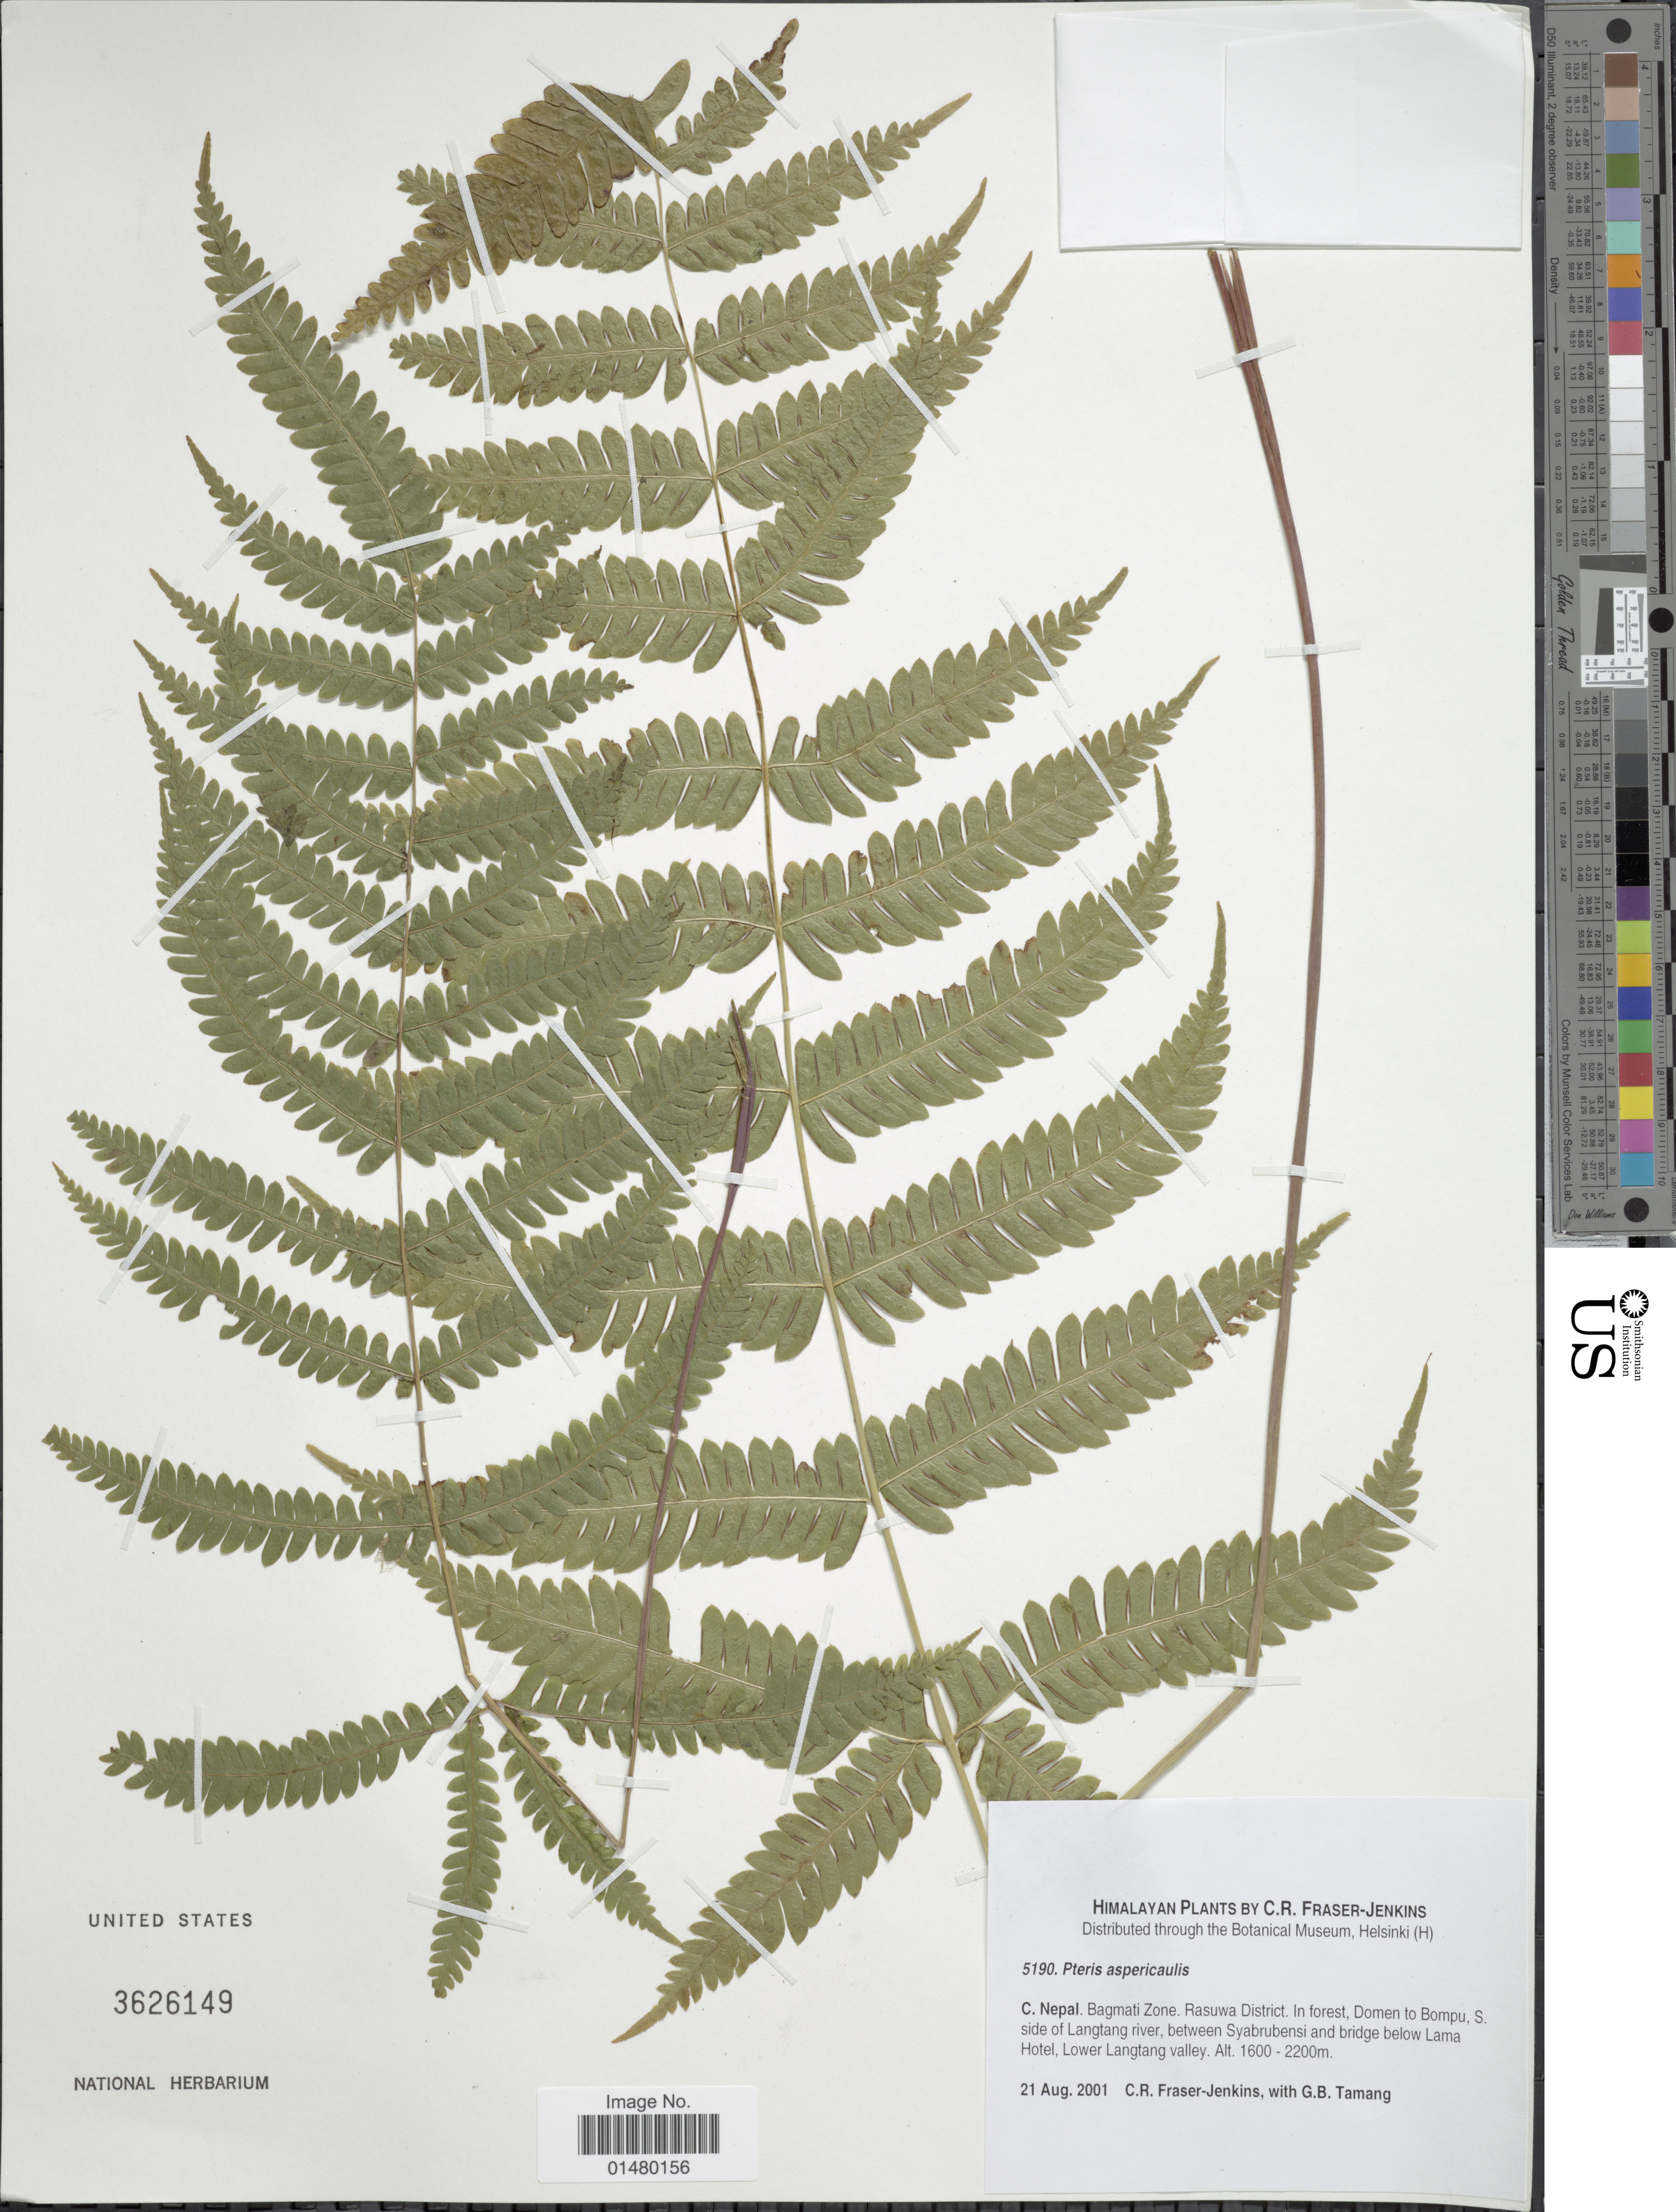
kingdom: Plantae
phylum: Tracheophyta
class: Polypodiopsida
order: Polypodiales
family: Pteridaceae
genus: Pteris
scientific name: Pteris aspericaulis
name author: Wall. ex Hieron.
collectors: C. R. Fraser-Jenkins & G. Tamang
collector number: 5190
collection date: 2001-08-21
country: Nepal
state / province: Bagmati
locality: C. Nepal. Bagmati Zone. Rasuwa District. In forest, Domen to Bompu, S. side of Langtang river, between Syabrubensi and bridge below Lama Hotel, Lower Langtang valley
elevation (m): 1600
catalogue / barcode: US 3626149